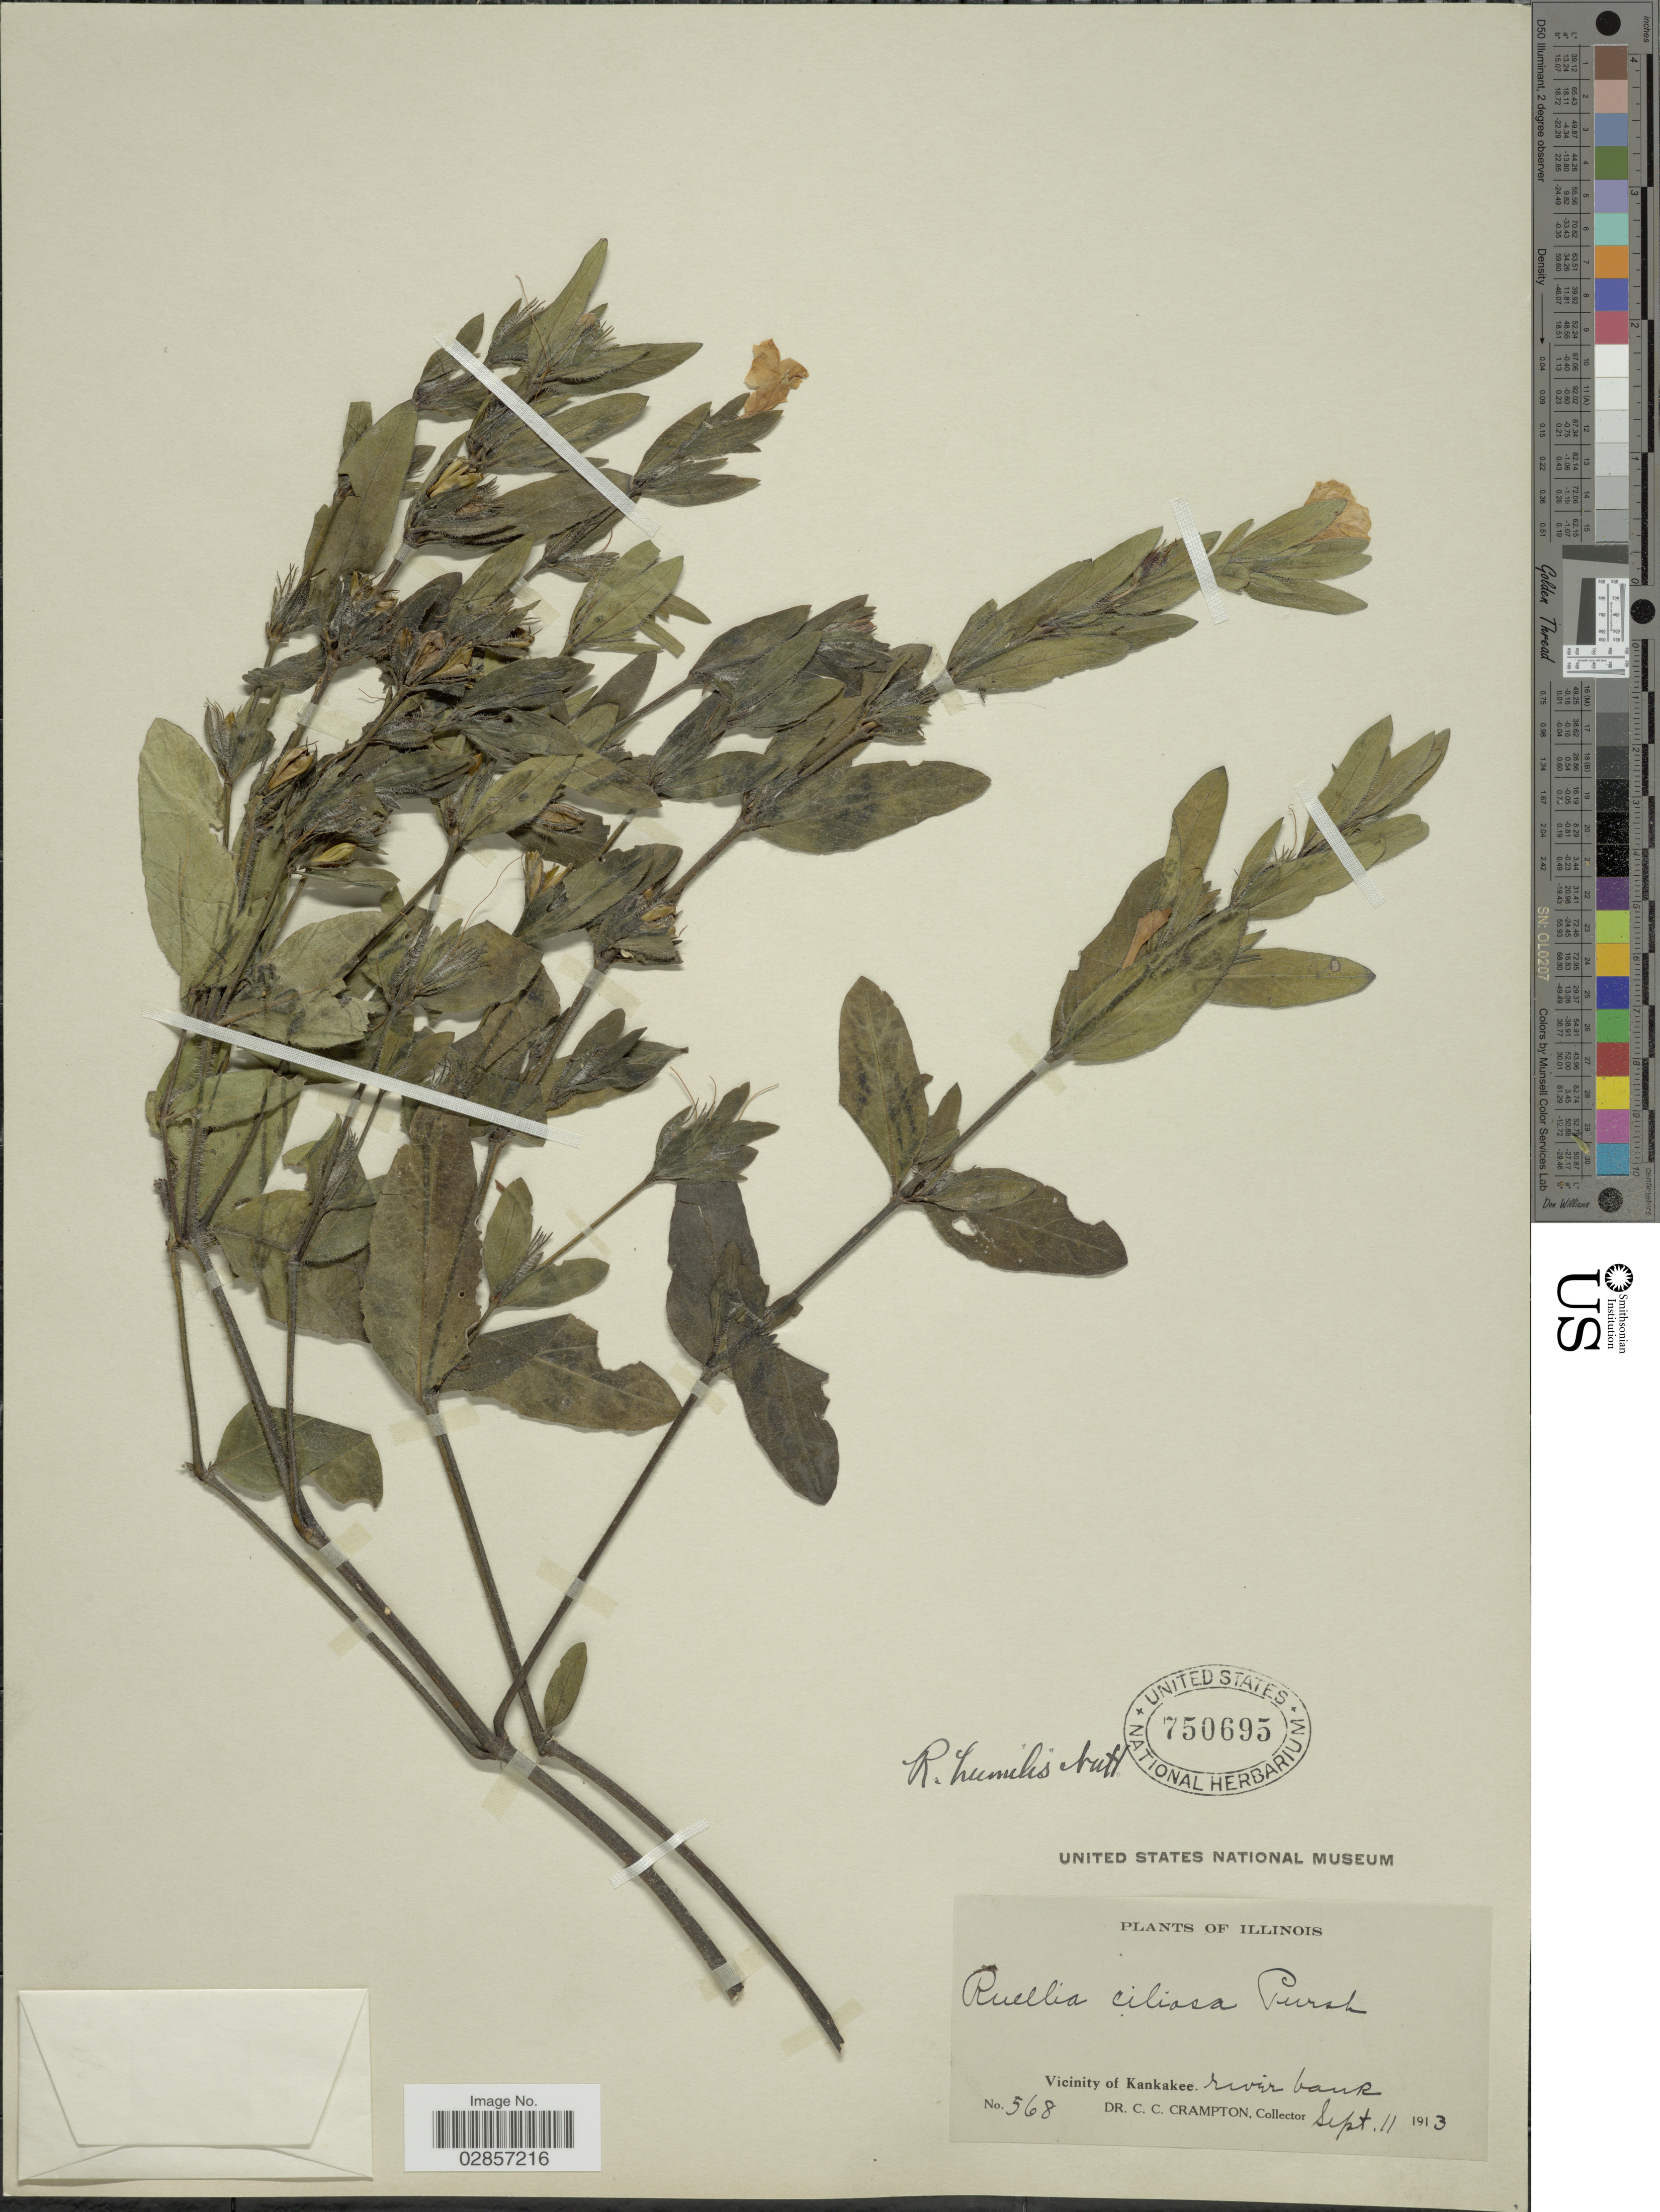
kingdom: Plantae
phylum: Tracheophyta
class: Magnoliopsida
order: Lamiales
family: Acanthaceae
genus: Ruellia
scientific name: Ruellia humilis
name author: Nutt.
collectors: C. Crampton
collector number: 568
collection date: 1913-09-11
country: United States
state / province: Illinois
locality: Vicinity of Kankakee, river bank.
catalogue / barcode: US 750695